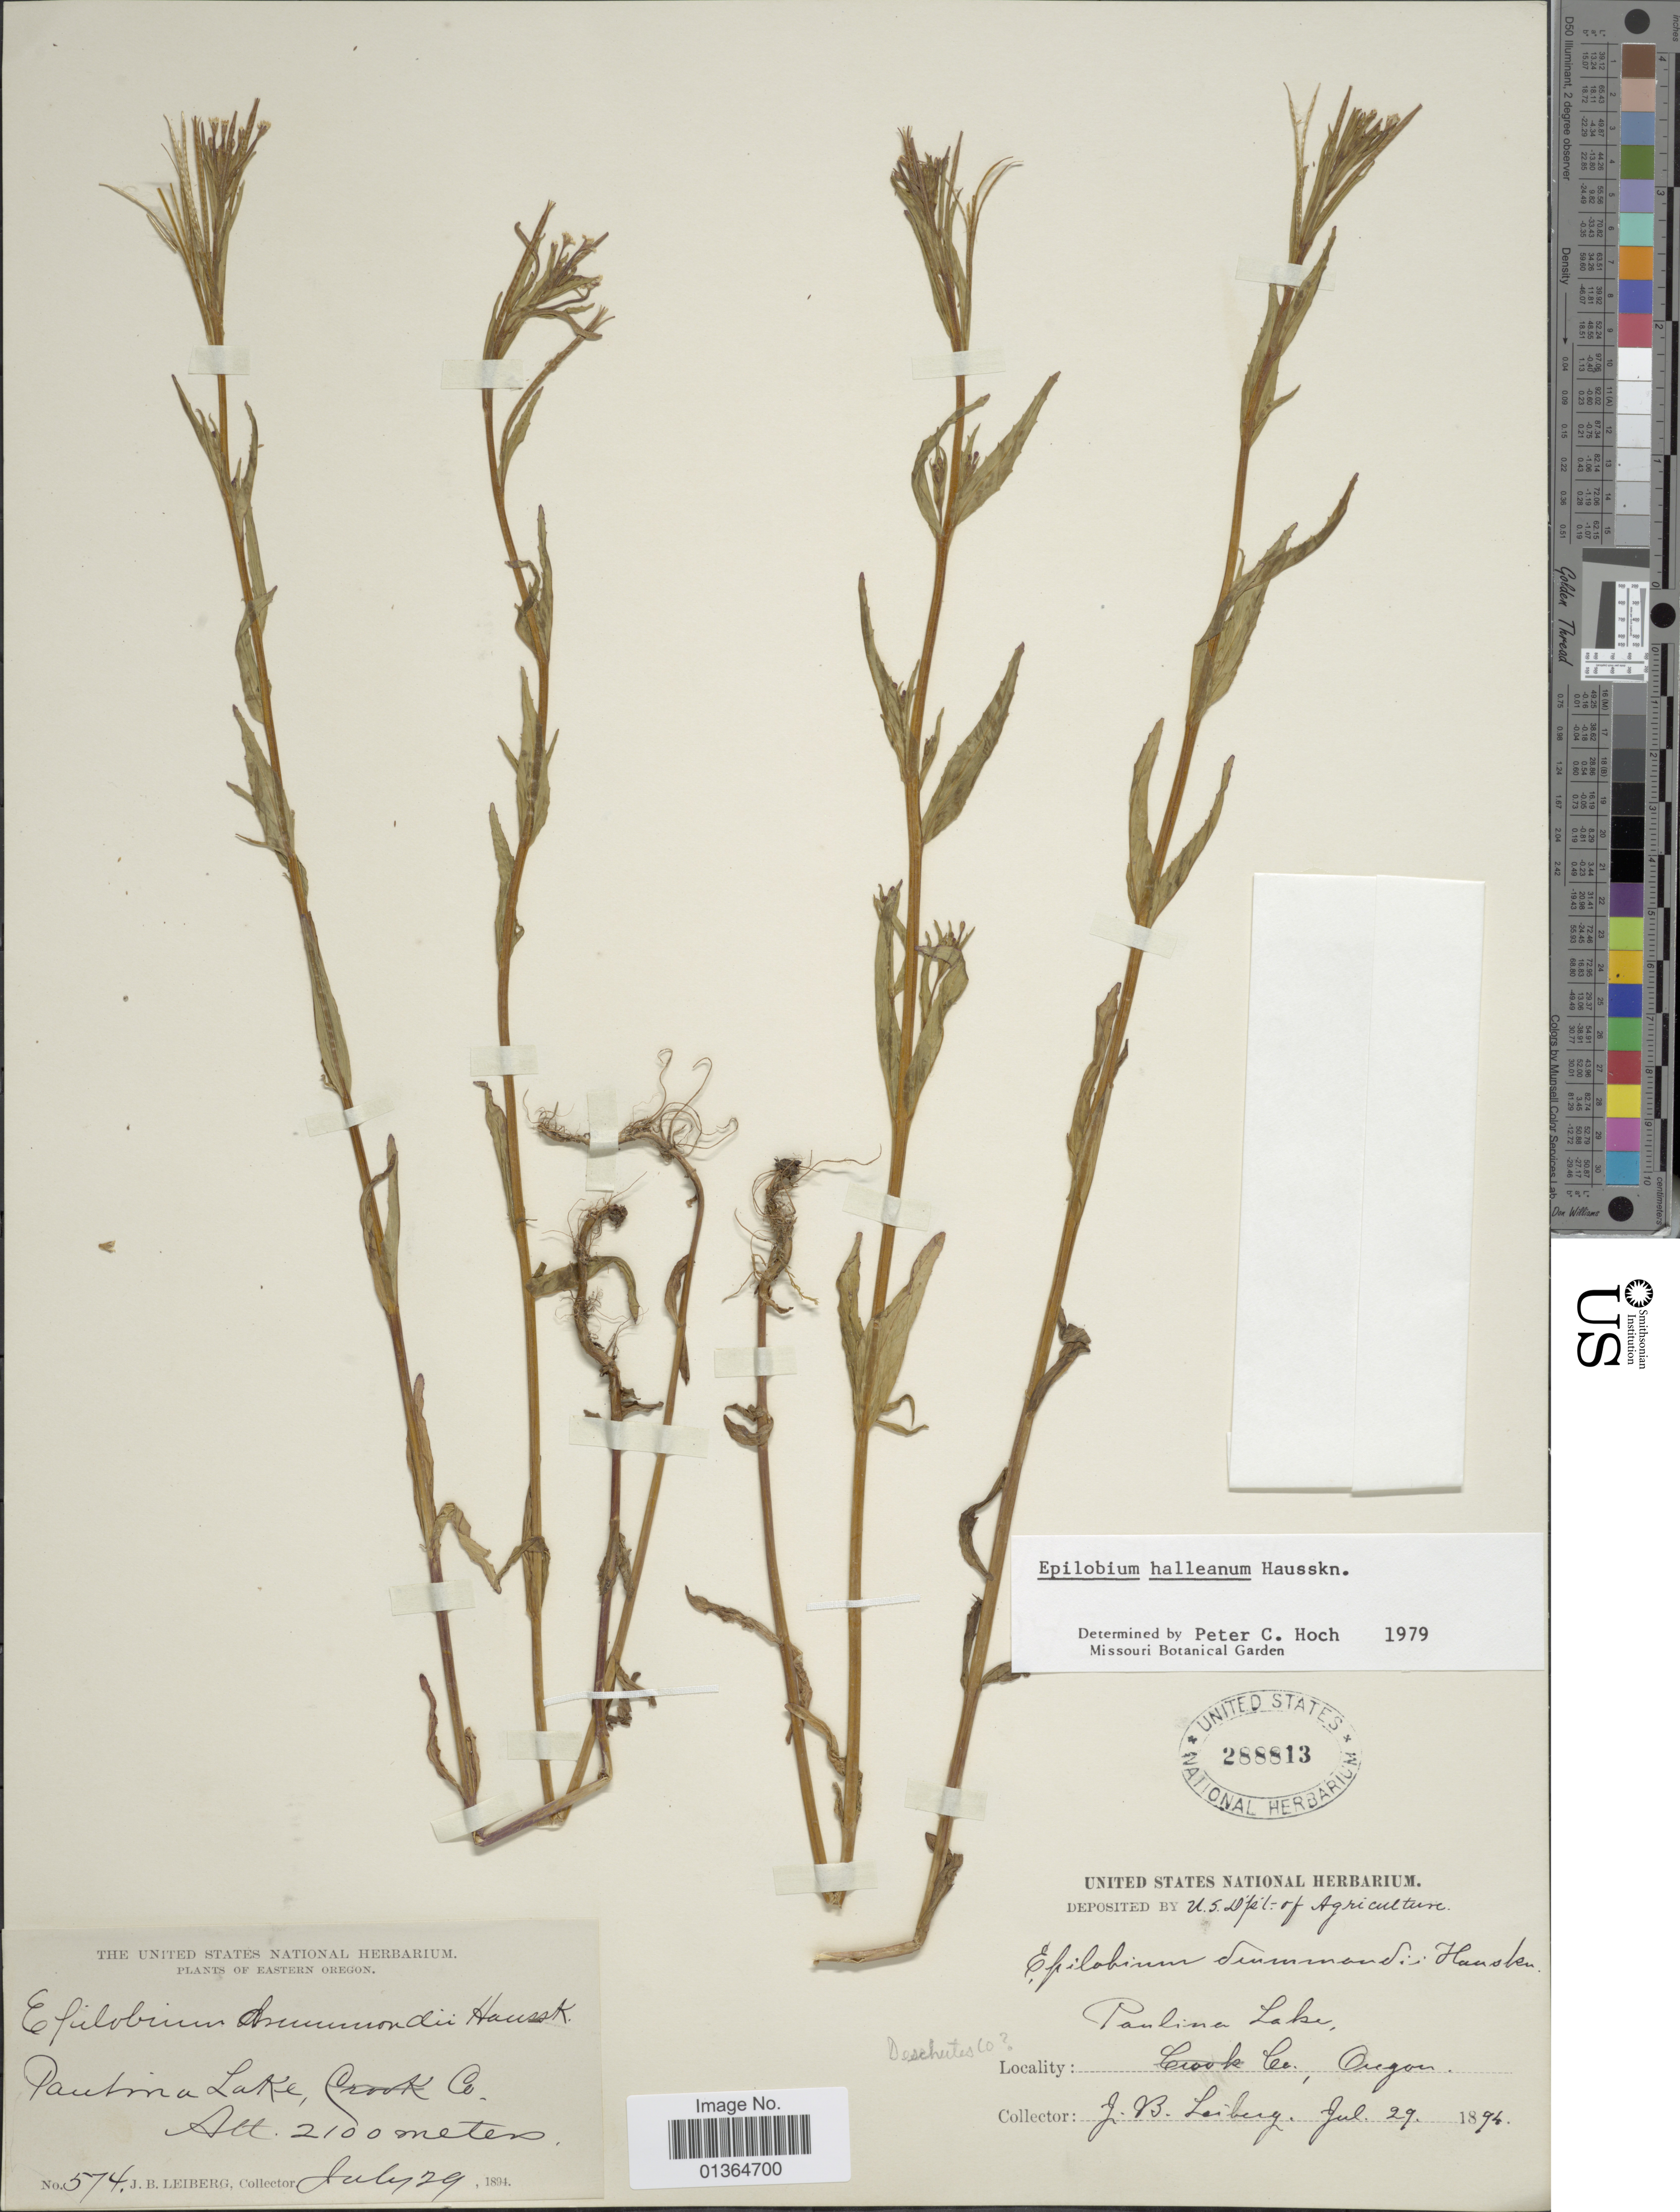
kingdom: Plantae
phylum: Tracheophyta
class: Magnoliopsida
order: Myrtales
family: Onagraceae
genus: Epilobium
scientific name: Epilobium hallianum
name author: Hausskn.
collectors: J. B. Leiberg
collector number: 574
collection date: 1894-07-29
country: United States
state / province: Oregon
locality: Paulina Lake.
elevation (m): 2100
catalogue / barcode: US 288813